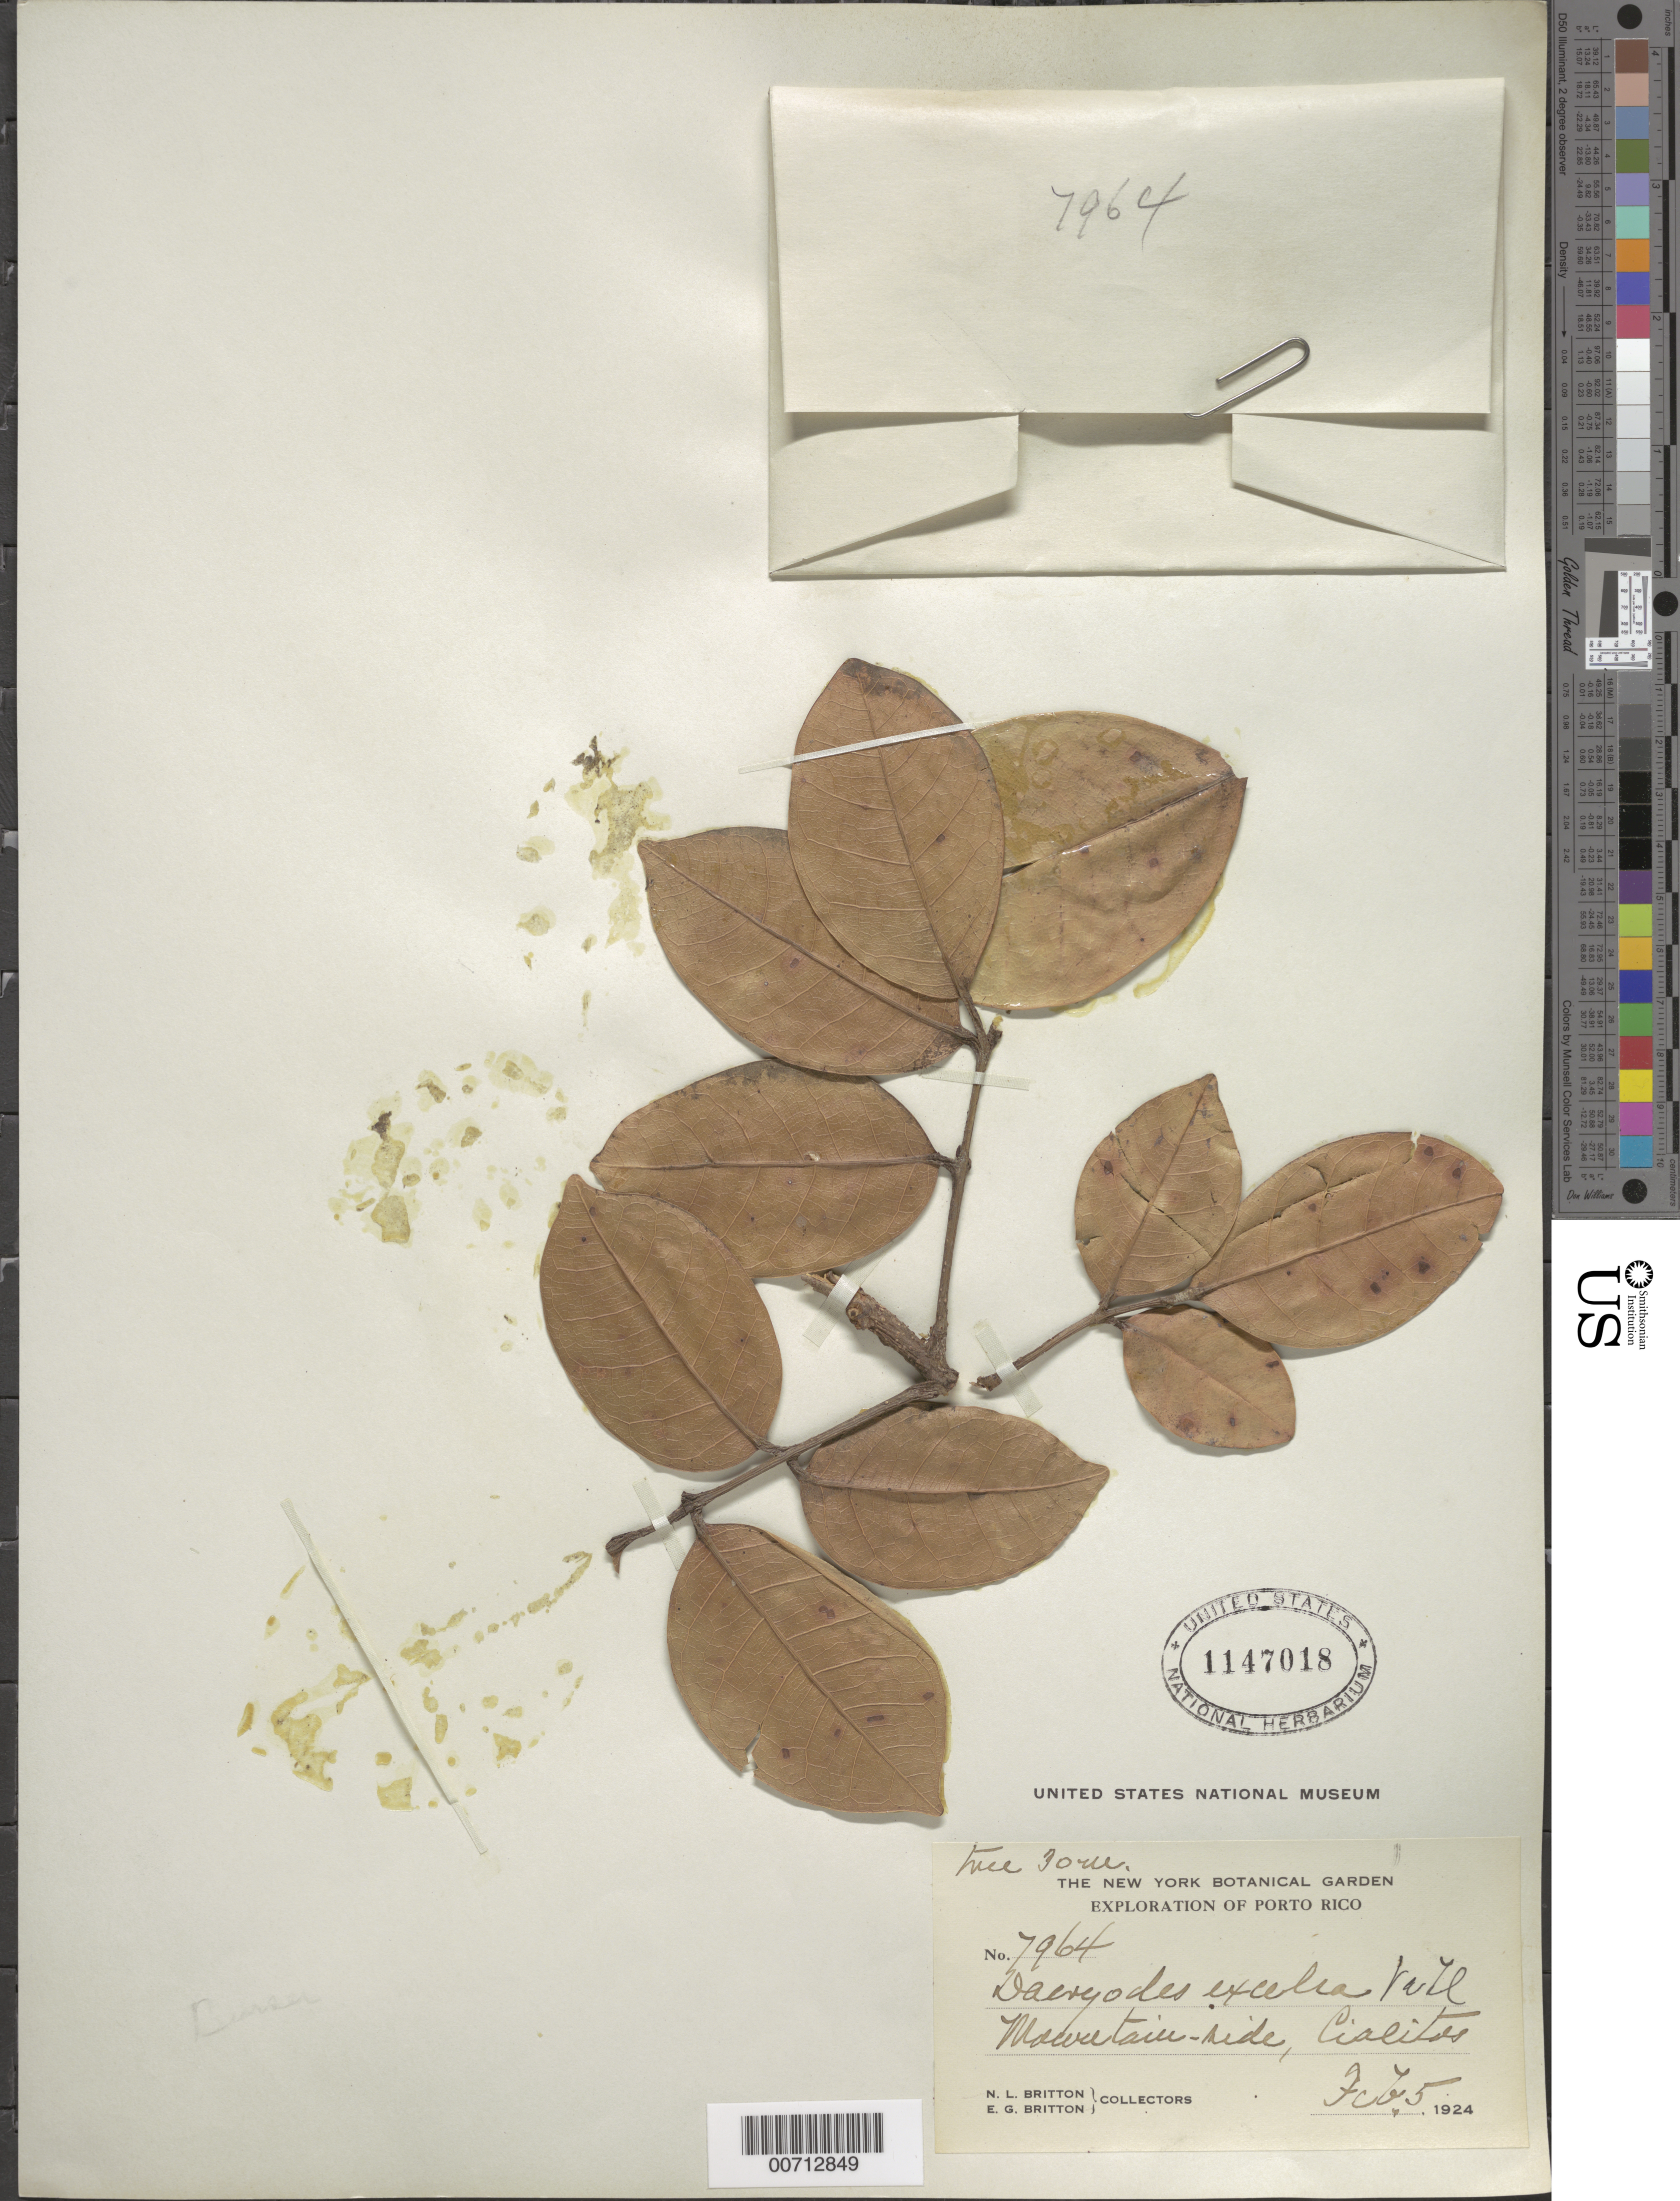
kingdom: Plantae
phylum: Tracheophyta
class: Magnoliopsida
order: Sapindales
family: Burseraceae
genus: Dacryodes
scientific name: Dacryodes excelsa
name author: Vahl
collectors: N. Britton & E. G. Britton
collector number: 7964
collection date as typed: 05 Feb 1924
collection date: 1924-02-05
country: Puerto Rico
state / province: Cialitos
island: Greater Antilles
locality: Mountain-side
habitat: Mountain-side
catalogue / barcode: US 1147018